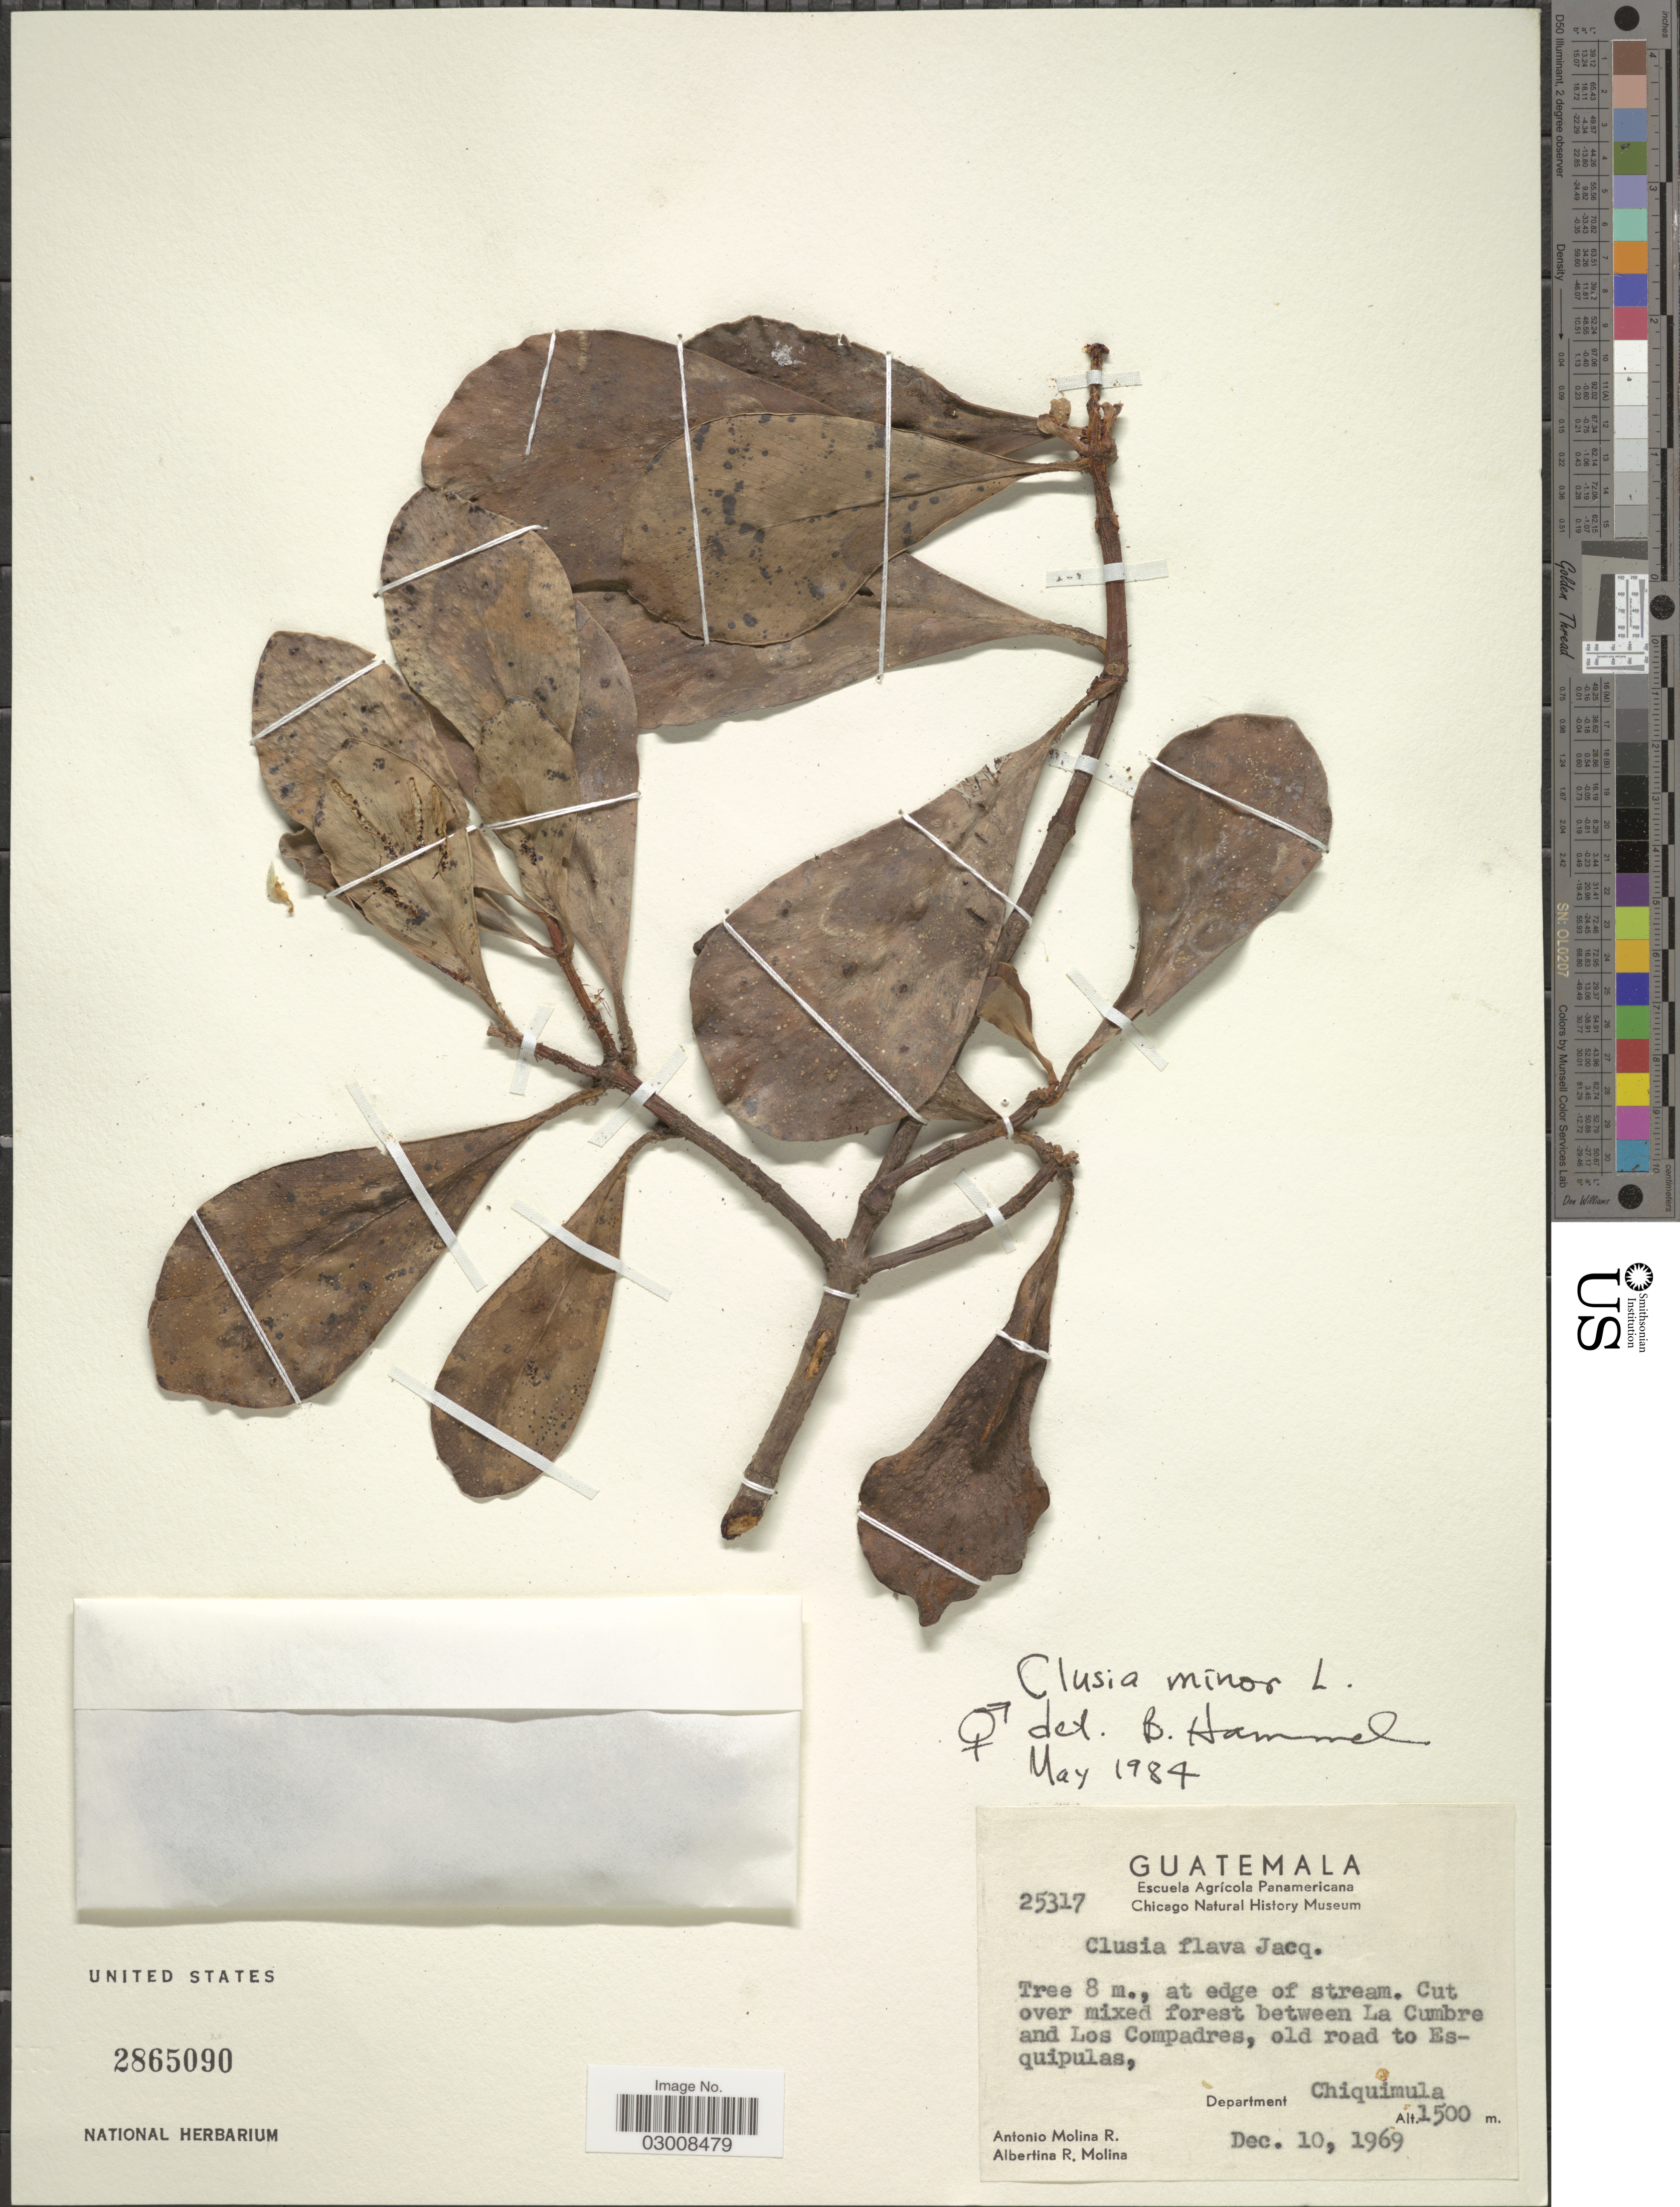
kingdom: Plantae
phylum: Tracheophyta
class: Magnoliopsida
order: Malpighiales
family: Clusiaceae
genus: Clusia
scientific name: Clusia minor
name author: L.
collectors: A. Molina R. & A. R. Molina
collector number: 25317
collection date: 1969-12-10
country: Guatemala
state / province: Chiquimula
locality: Cut over mixed forest between La Cumbre and Los Compadres, old road to Esquipulas, Department Chuquimula.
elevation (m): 1500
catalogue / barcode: US 2865090